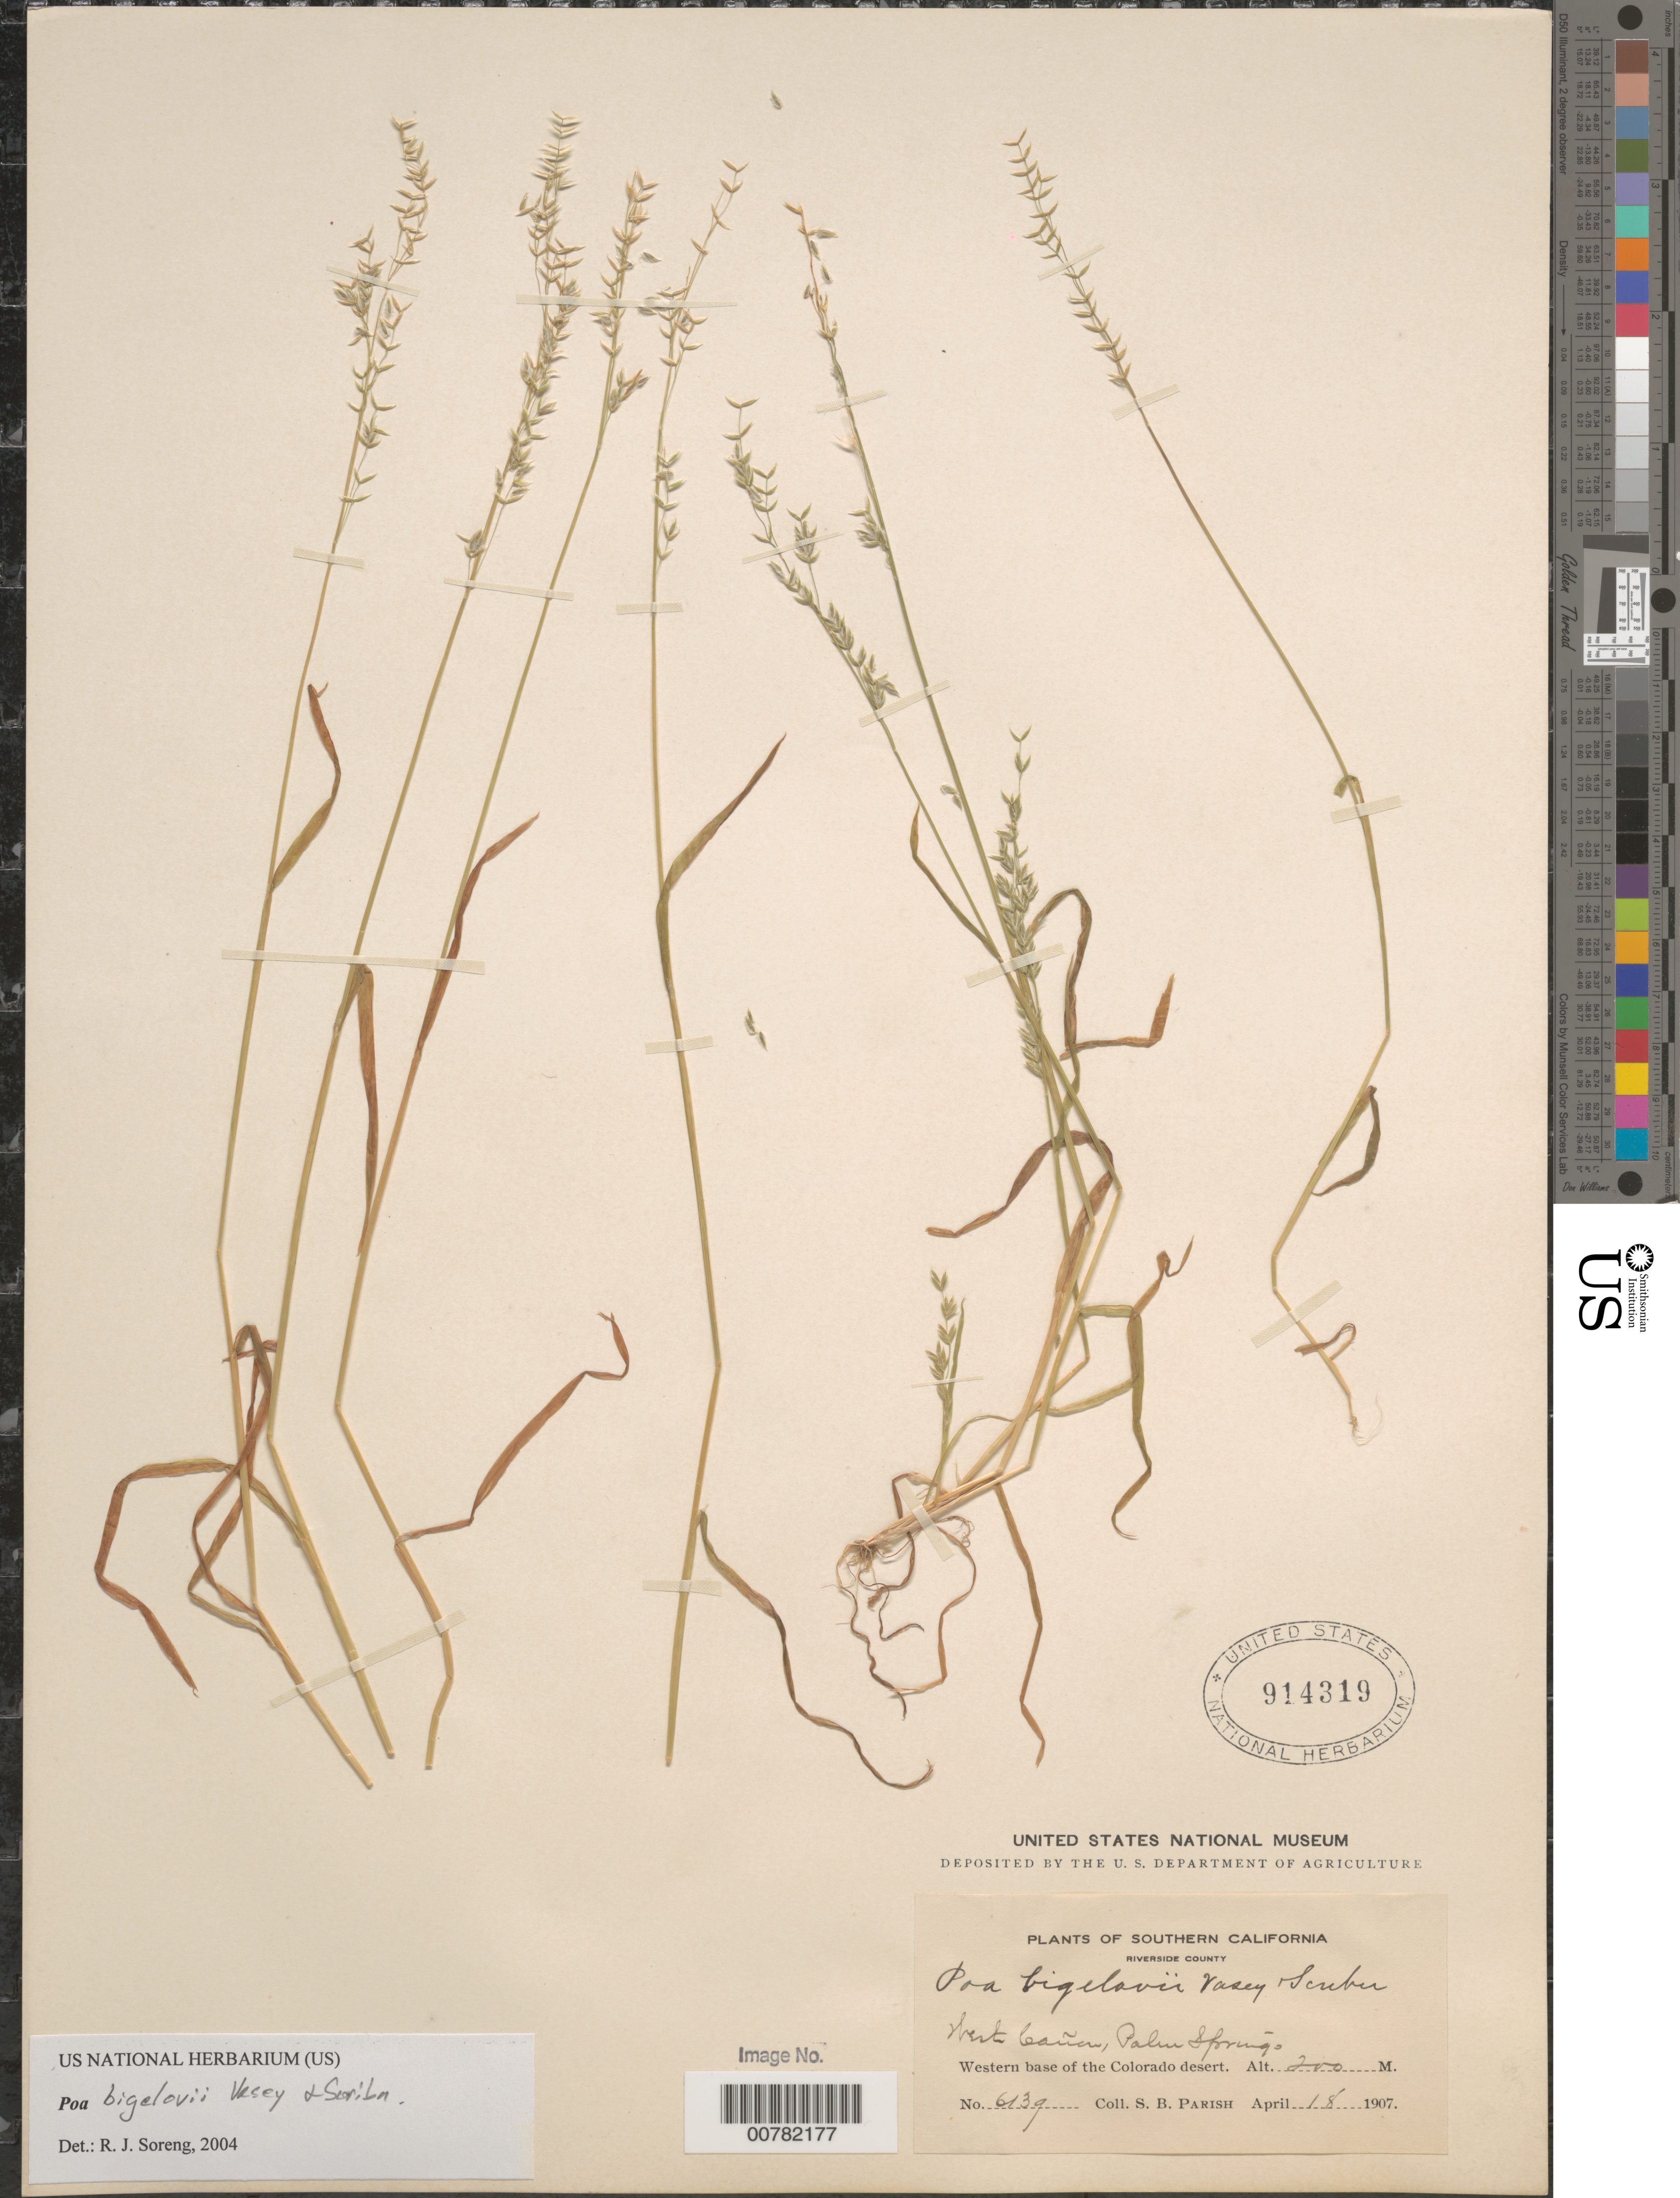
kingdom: Plantae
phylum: Tracheophyta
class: Liliopsida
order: Poales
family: Poaceae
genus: Poa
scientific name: Poa bigelovii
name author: Vasey & Scribn.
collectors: S. B. Parish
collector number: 6139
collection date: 1907-04-18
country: United States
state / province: California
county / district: Riverside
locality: Southern California. Riverside County. West Cañon, Palm Springs. Western base of the Colorado desert.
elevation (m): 200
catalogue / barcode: US 914319